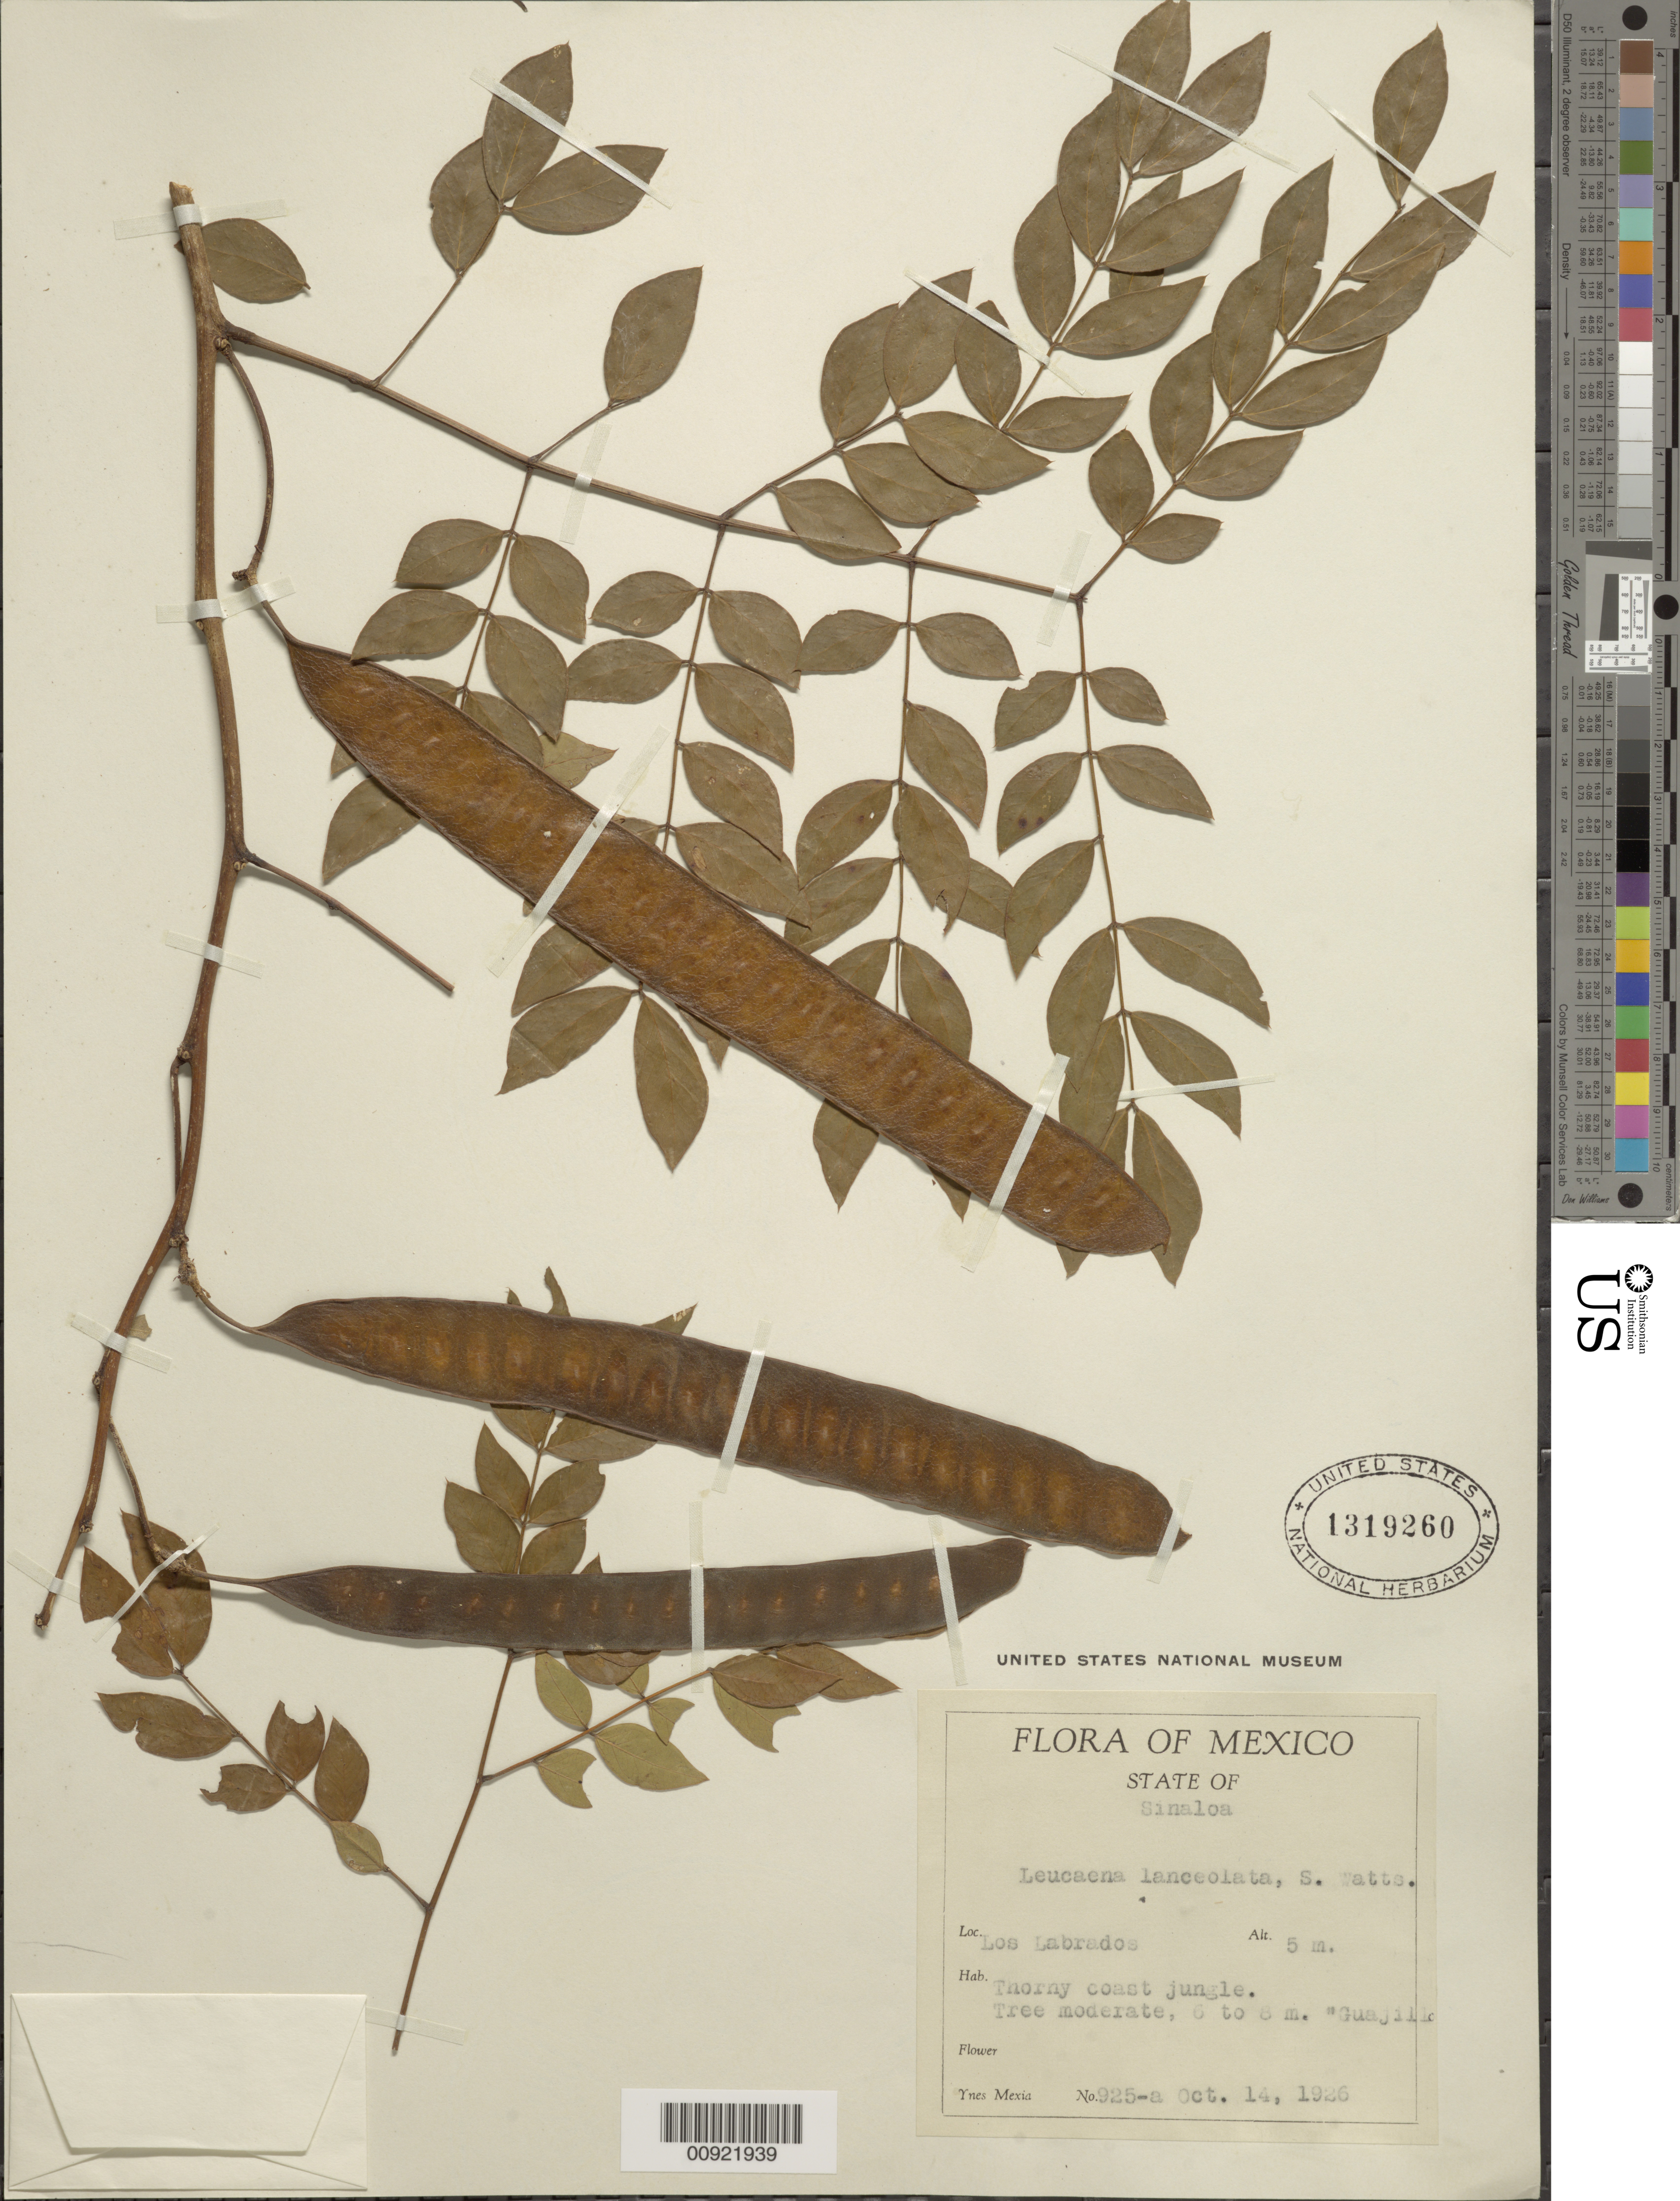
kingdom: Plantae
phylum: Tracheophyta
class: Magnoliopsida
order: Fabales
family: Fabaceae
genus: Leucaena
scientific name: Leucaena lanceolata var. lanceolata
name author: S. Watson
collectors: Y. Mexia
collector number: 925 a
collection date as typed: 14 Oct 1926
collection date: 1926-10-14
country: Mexico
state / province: Sinaloa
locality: Los Labrados, State of Sinaloa.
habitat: Thorny coast jungle.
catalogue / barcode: US 1319260